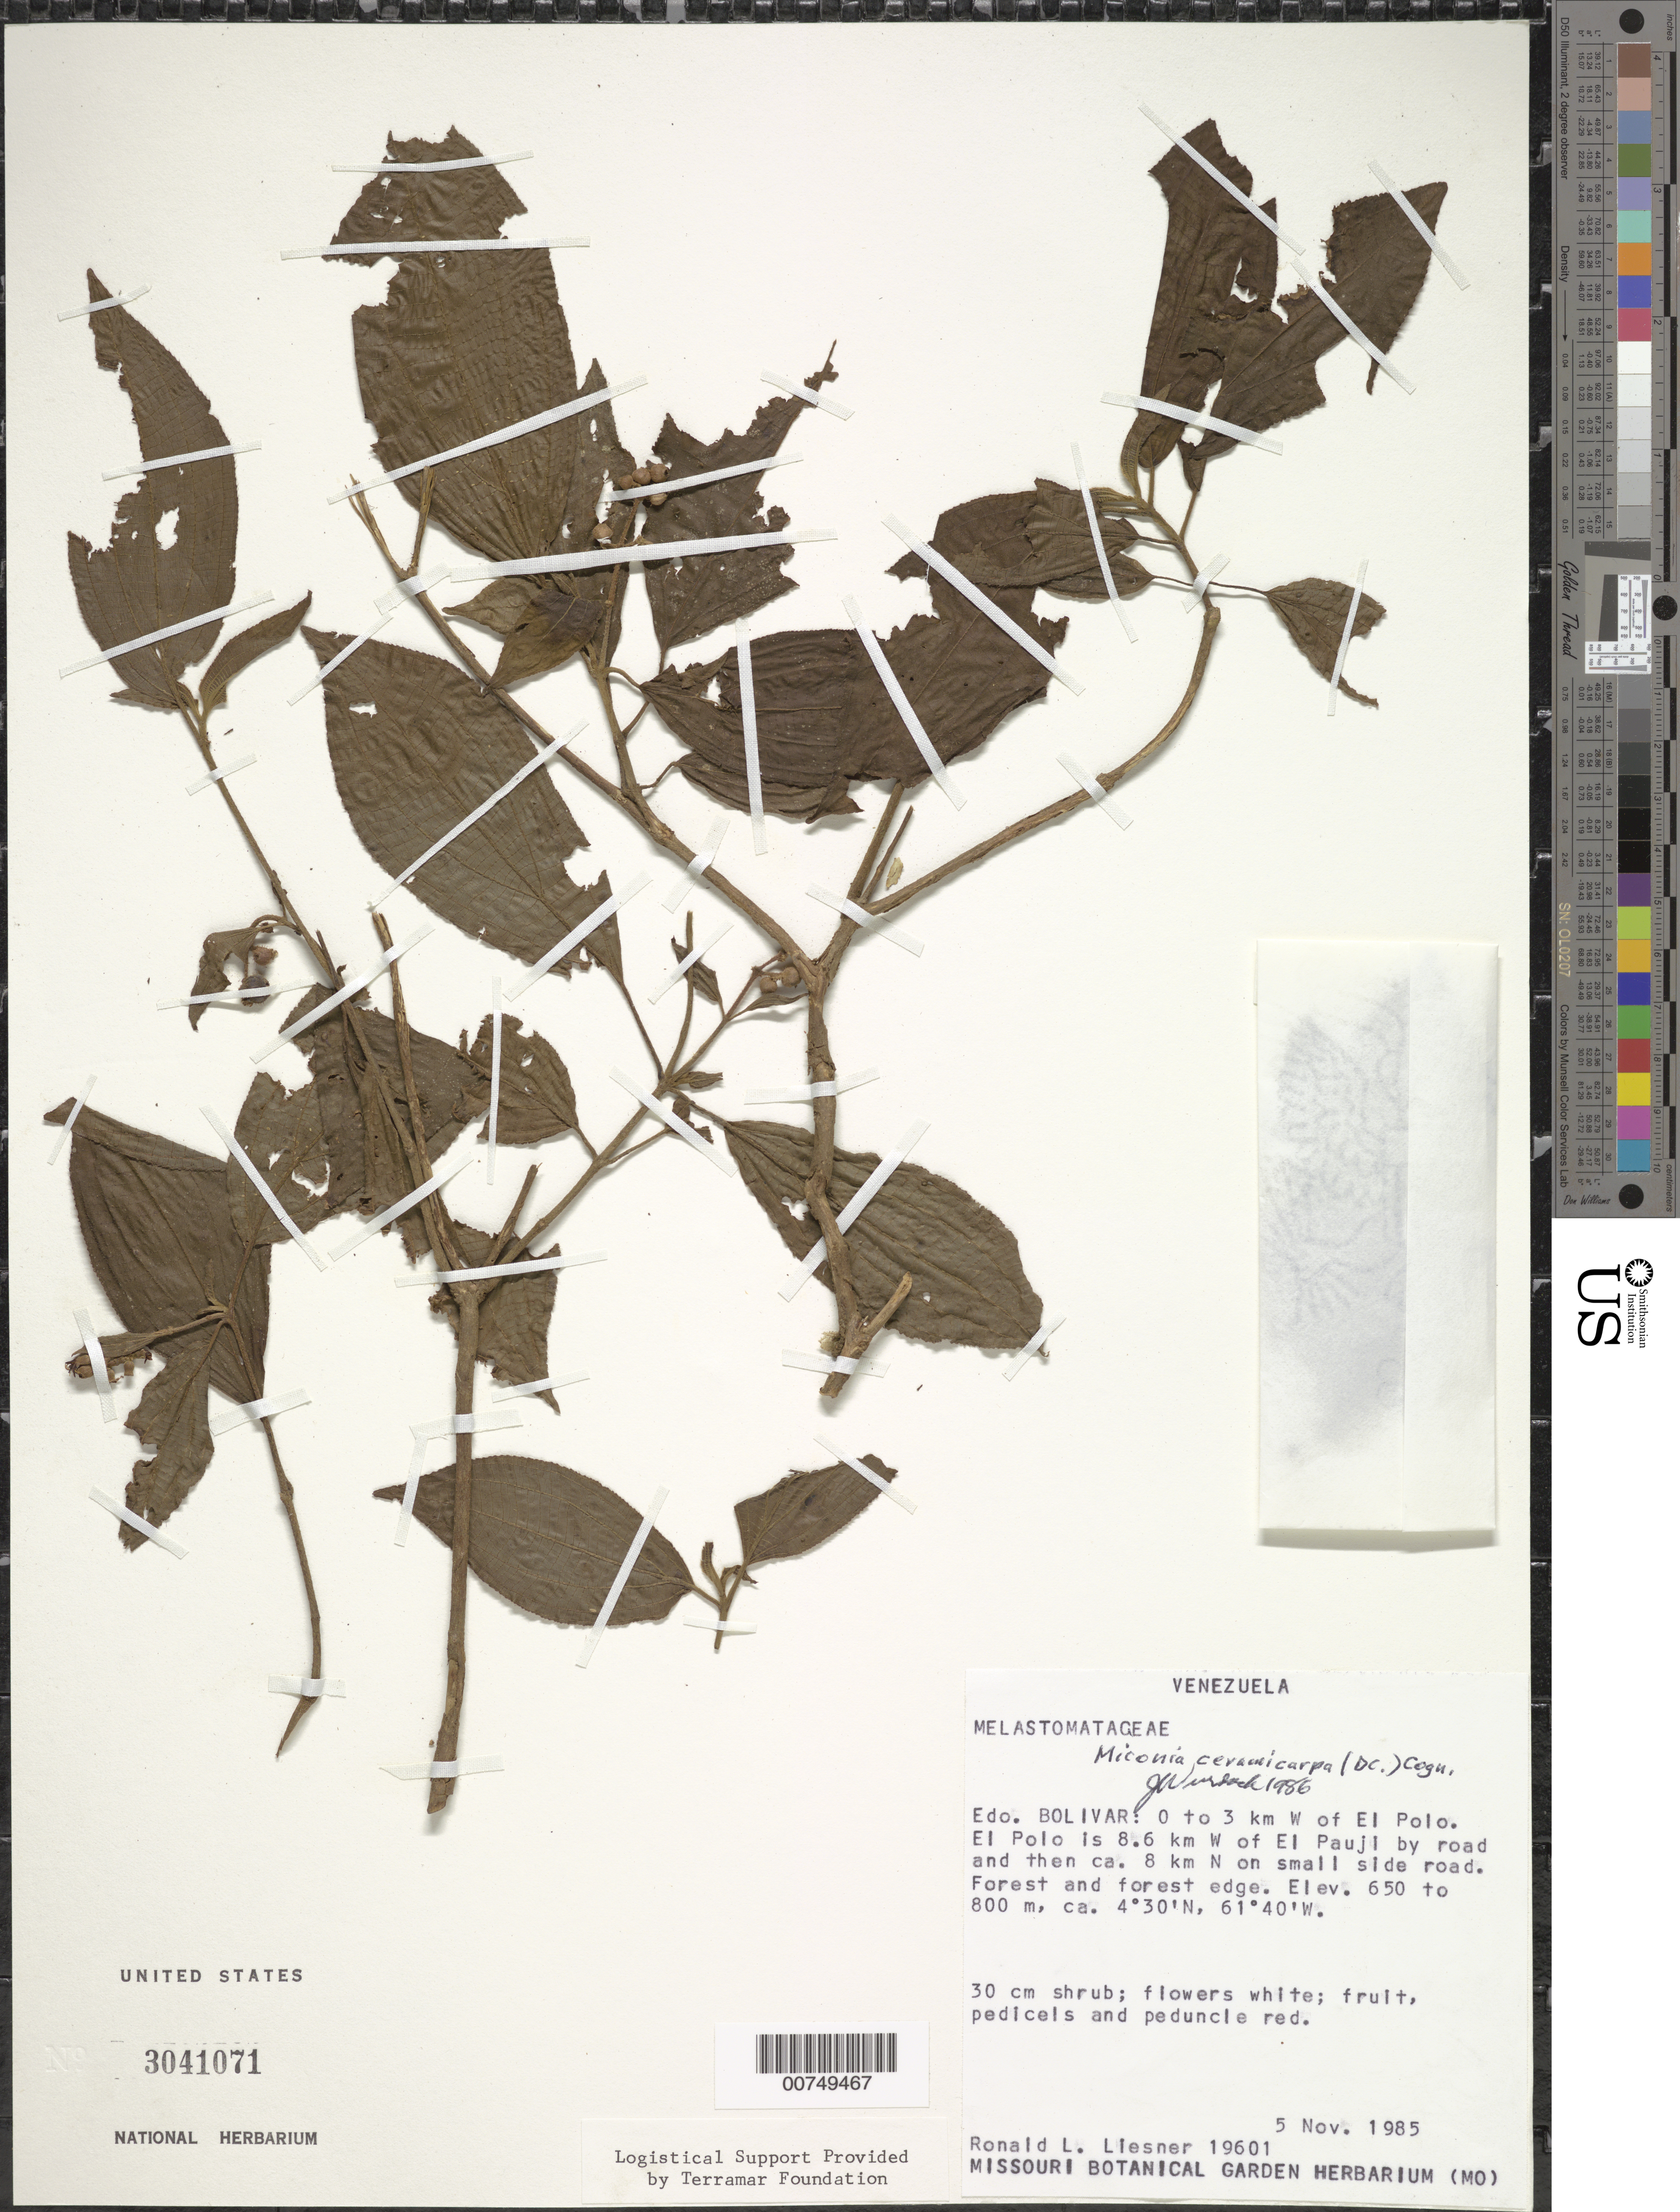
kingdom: Plantae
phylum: Tracheophyta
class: Magnoliopsida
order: Myrtales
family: Melastomataceae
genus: Miconia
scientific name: Miconia ceramicarpa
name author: (DC.) Cogn.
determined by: Wurdack, John J., (US), US (UNITED STATES)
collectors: R. L. Liesner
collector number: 19601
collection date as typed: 5-Nov-85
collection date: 1985-11-05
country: Venezuela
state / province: Bolívar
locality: El Polo, 0-3 km W of; el Polo is 8.6 km W of El Pauji by road and then ca 8 km N on small side road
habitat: Forest and forest edge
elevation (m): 650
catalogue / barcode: US 3041071